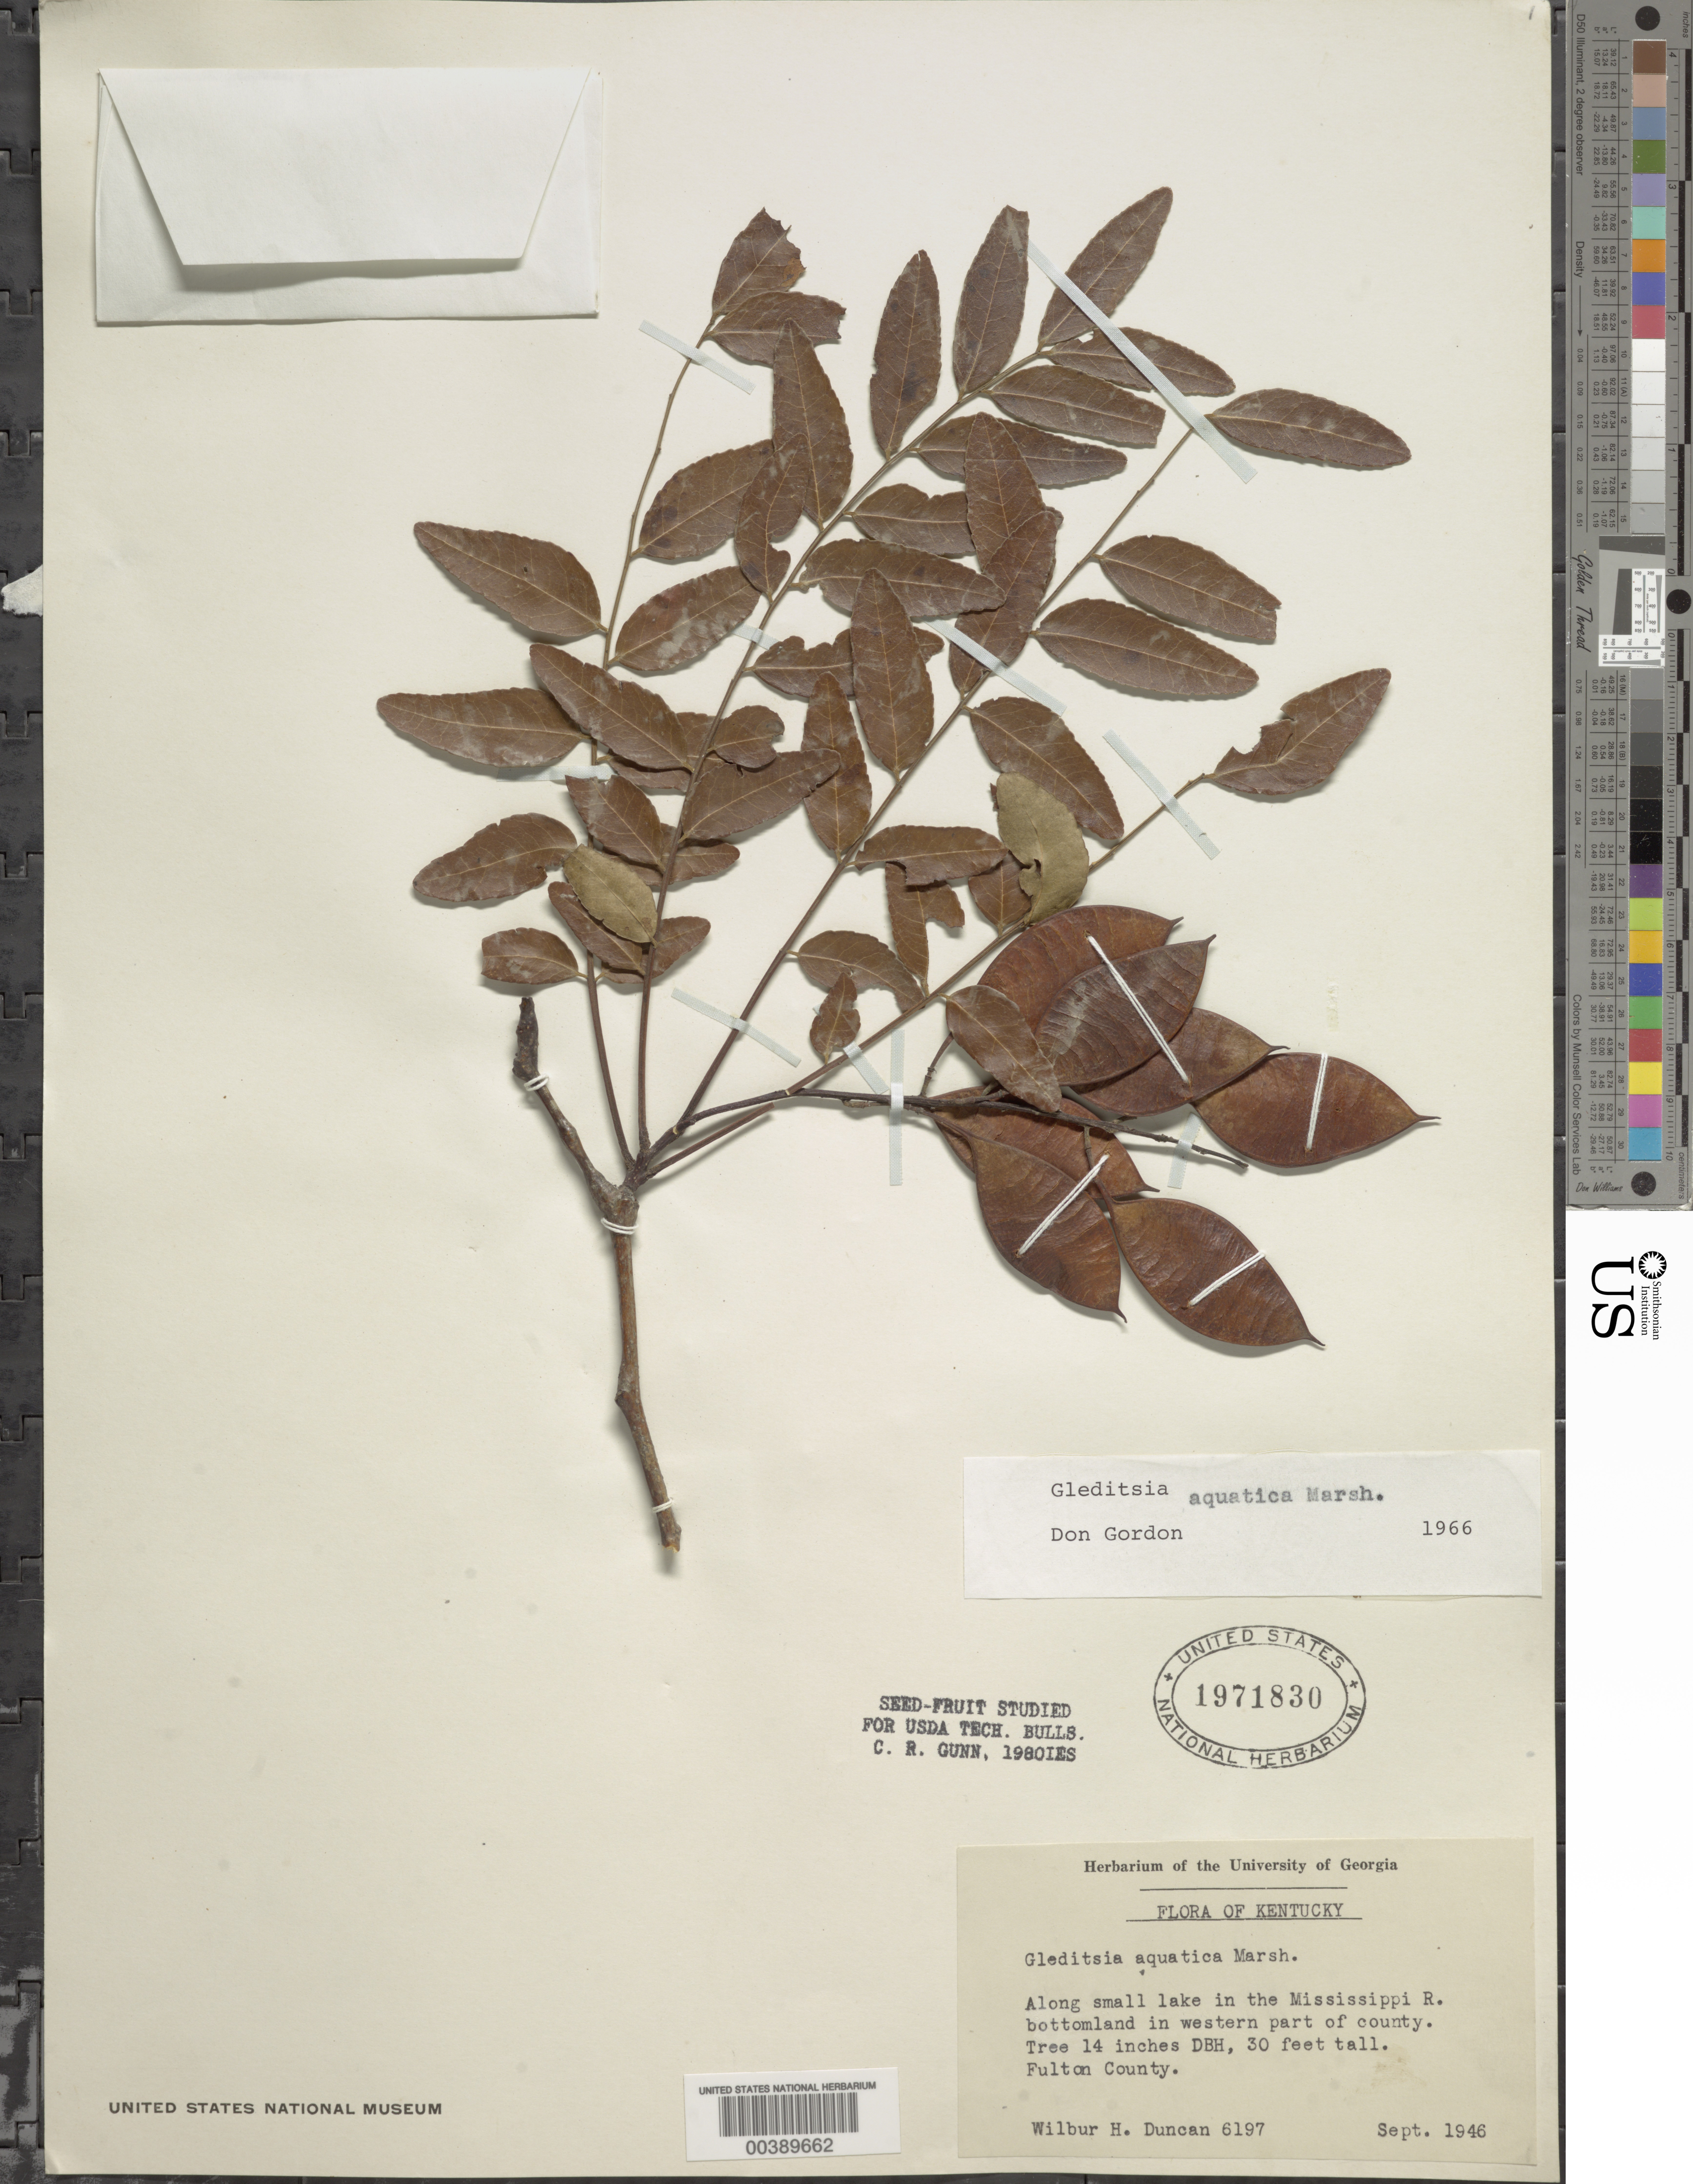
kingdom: Plantae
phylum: Tracheophyta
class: Magnoliopsida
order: Fabales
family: Fabaceae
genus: Gleditsia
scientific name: Gleditsia aquatica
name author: Marshall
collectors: W. H. Duncan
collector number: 6197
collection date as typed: Sep 1946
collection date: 1946-09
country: United States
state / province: Kentucky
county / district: Fulton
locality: Along small lake in the mississippi river bottomland in western part of country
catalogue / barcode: US 1971830